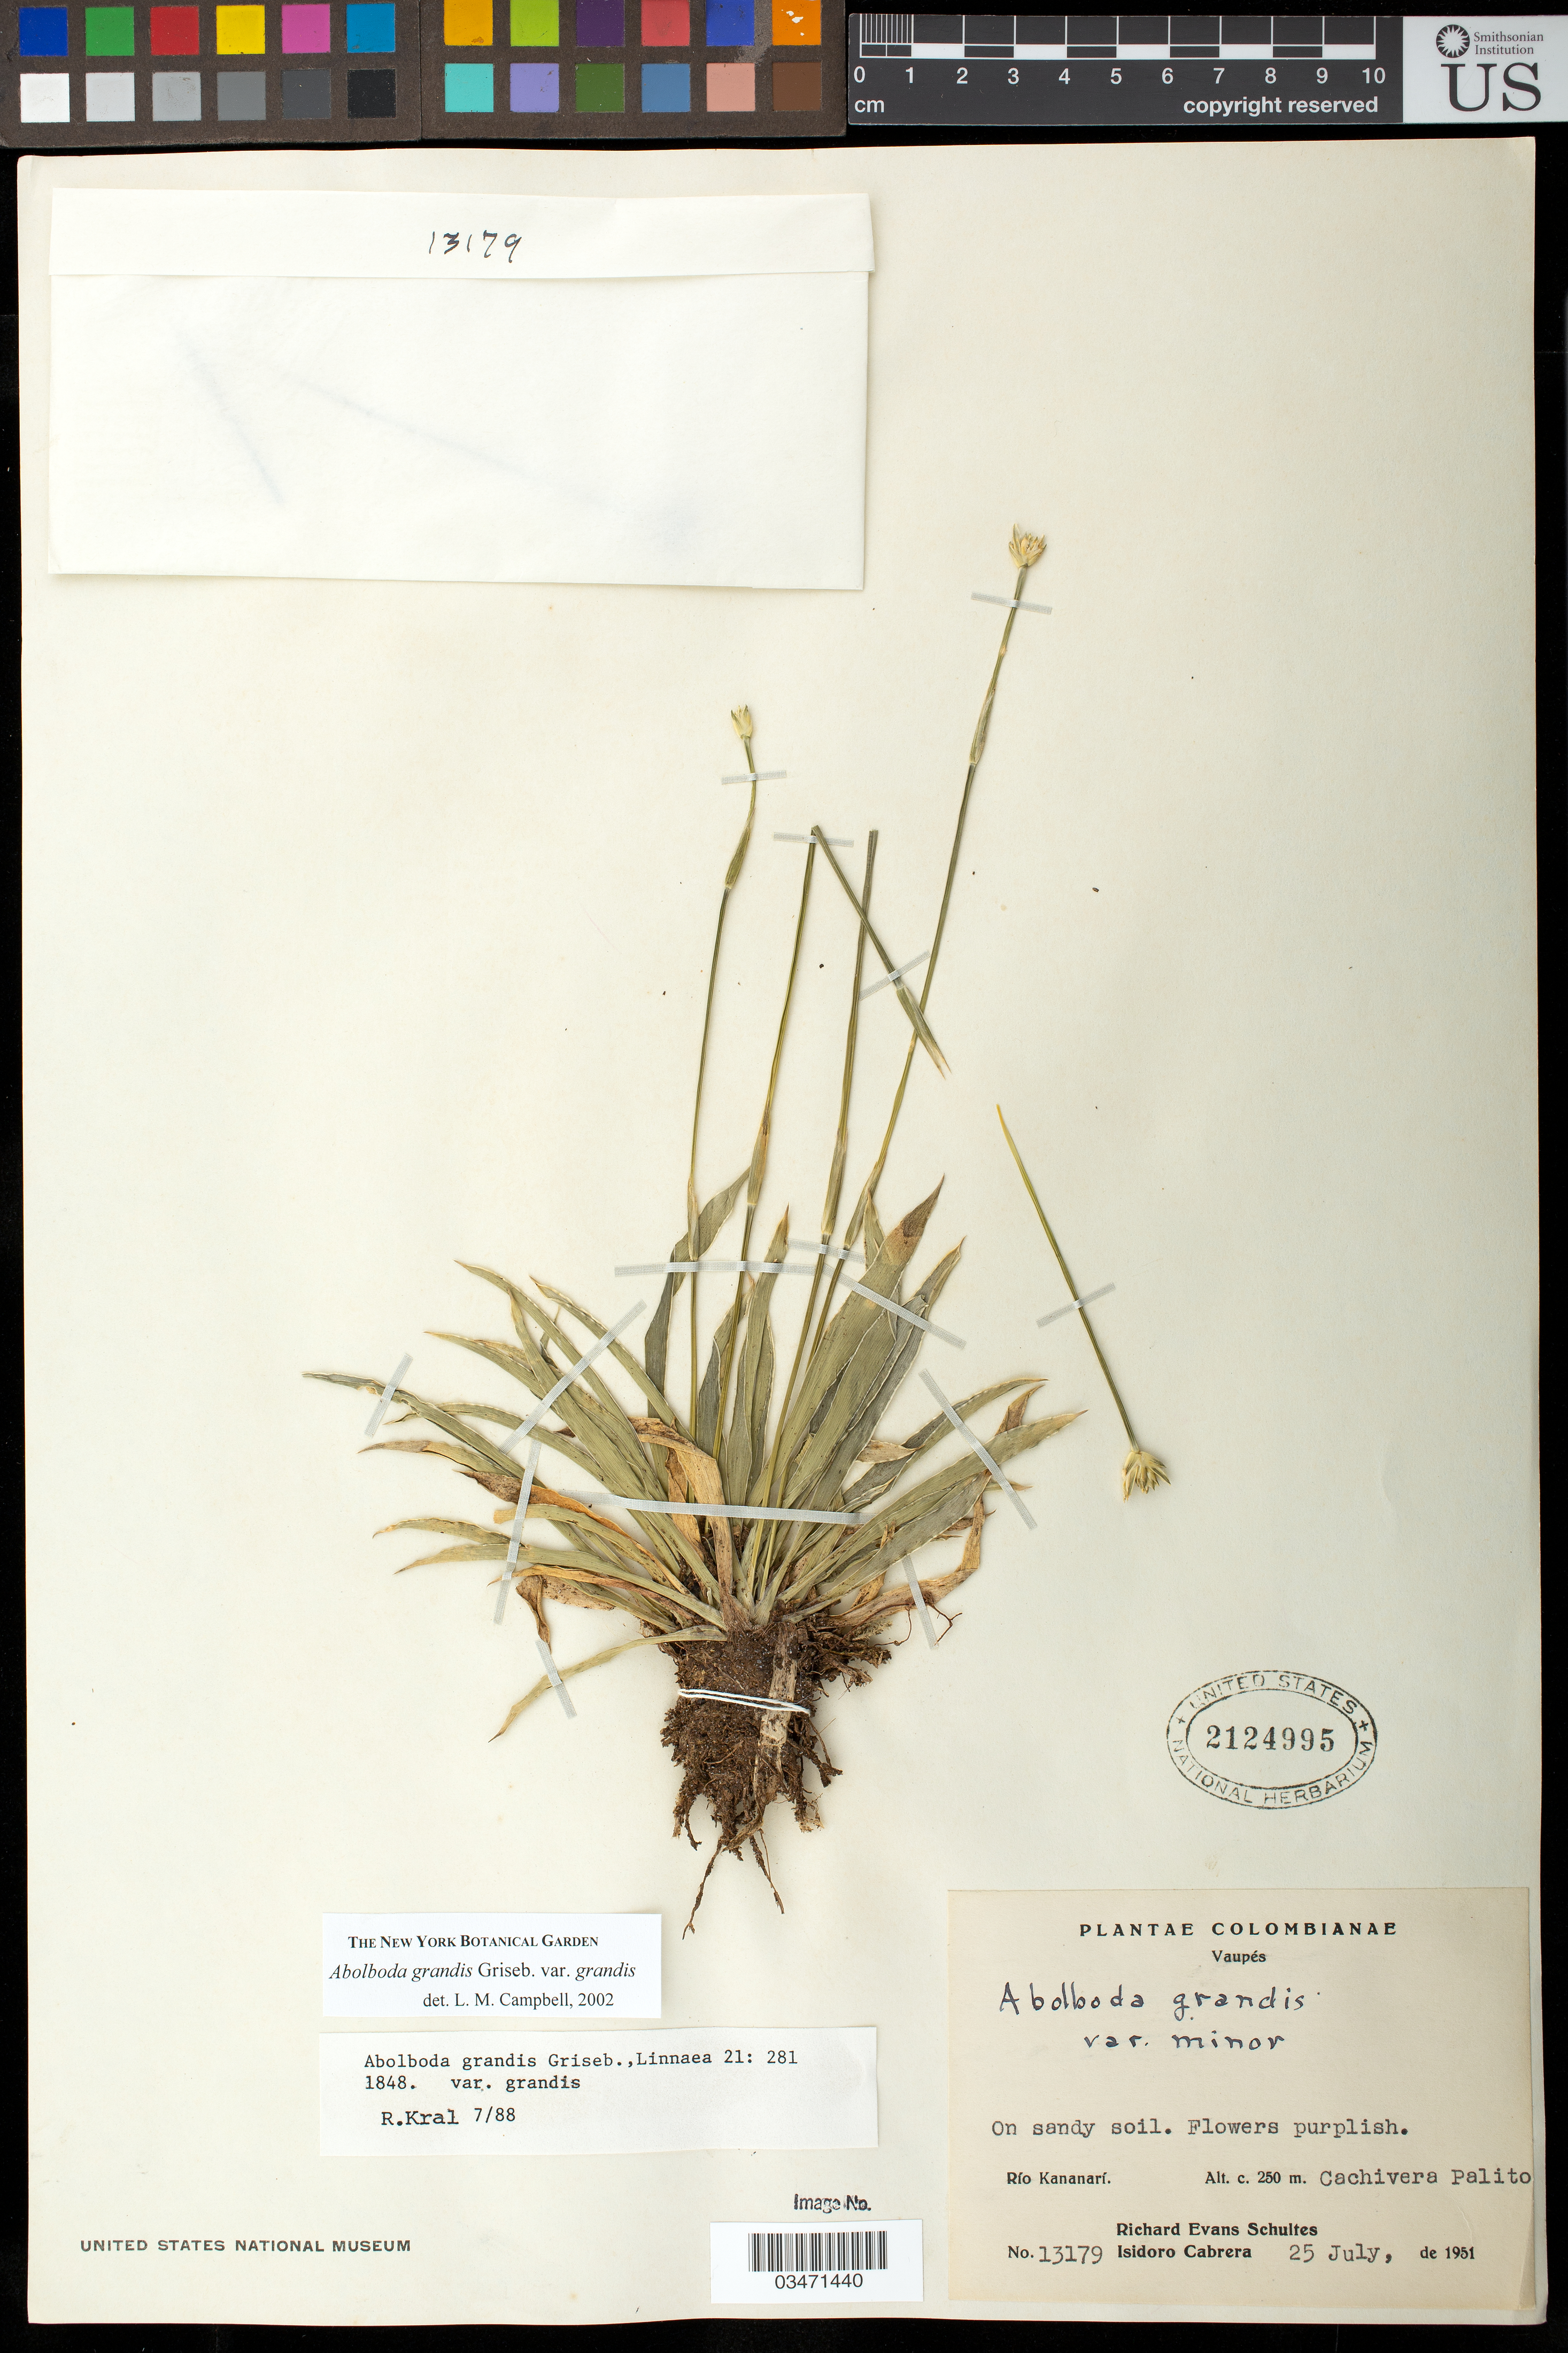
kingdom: Plantae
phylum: Tracheophyta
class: Liliopsida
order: Poales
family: Xyridaceae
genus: Abolboda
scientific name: Abolboda grandis var. grandis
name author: Griseb.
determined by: Campbell, L. M.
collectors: R. E. Schultes & I. Cabrera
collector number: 13179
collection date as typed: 25 Jul 1951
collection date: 1951-07-25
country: Colombia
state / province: Vaupés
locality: Rio Kananari, Cachivera Palito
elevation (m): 250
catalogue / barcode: US 2124995